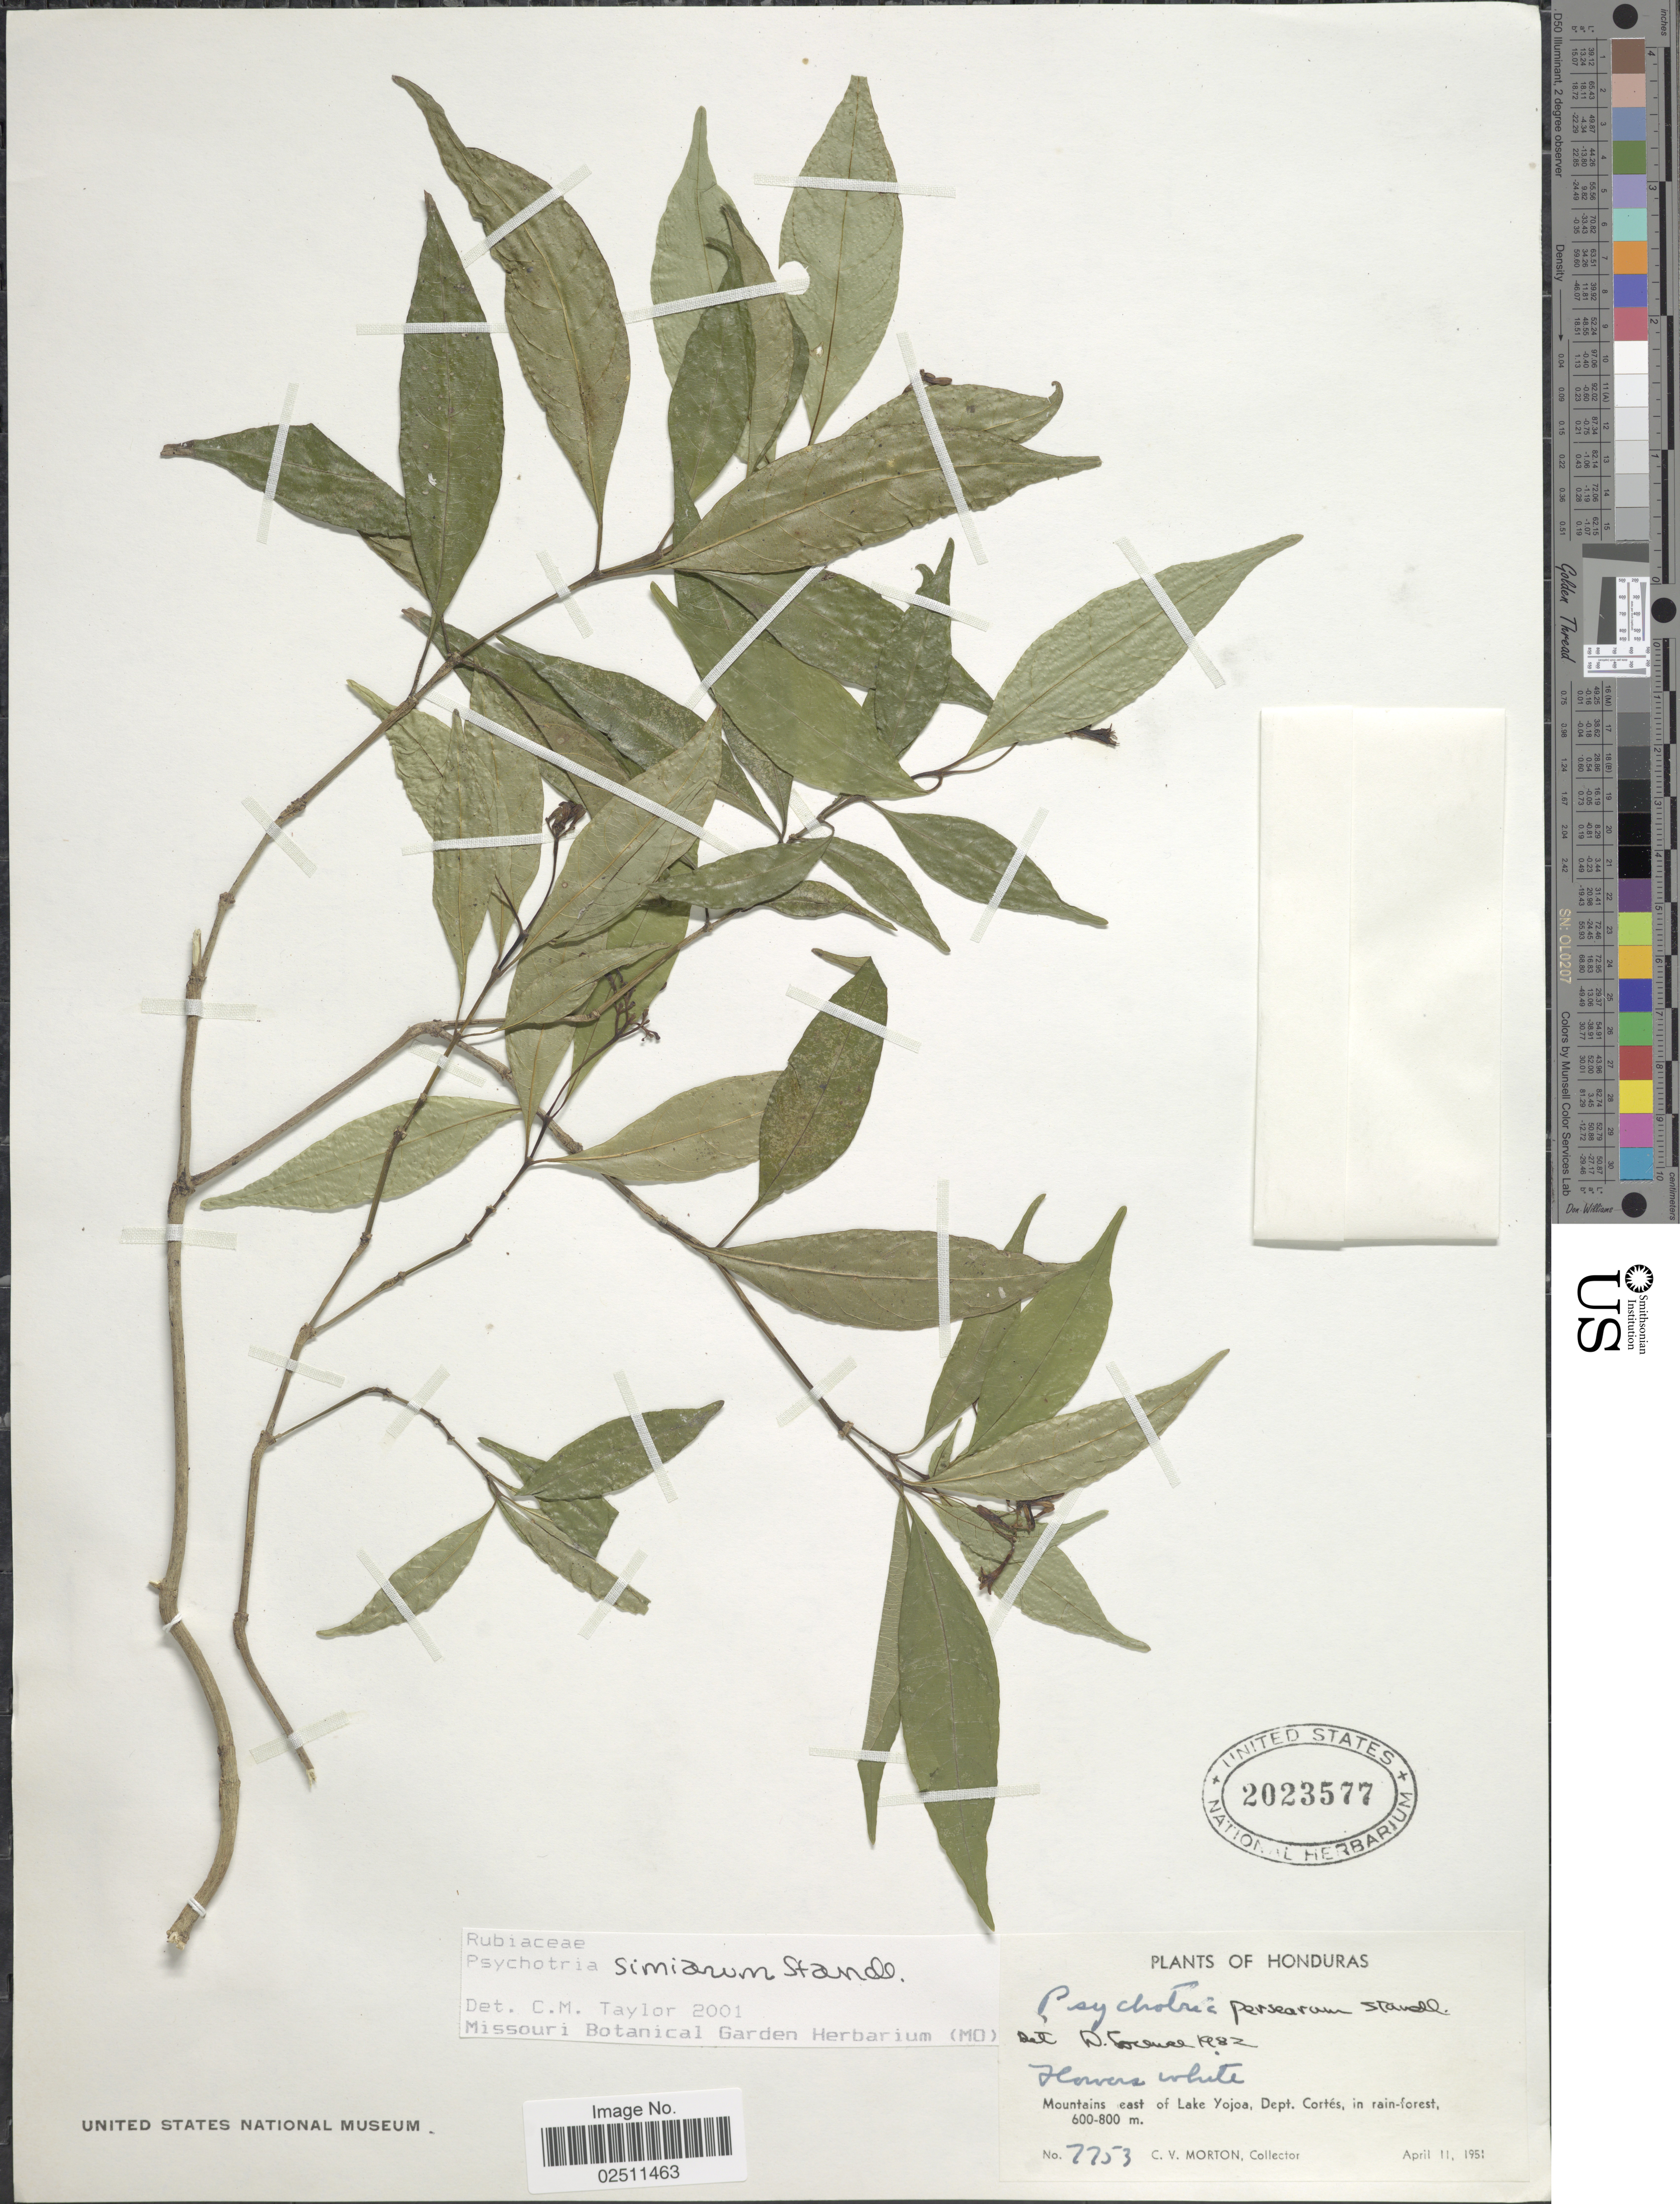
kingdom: Plantae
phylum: Tracheophyta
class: Magnoliopsida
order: Gentianales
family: Rubiaceae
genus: Psychotria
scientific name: Psychotria simiarum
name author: Standl.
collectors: C. V. Morton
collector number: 7753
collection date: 1951-04-11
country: Honduras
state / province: Cortés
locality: Mountains east of Lake Yojoa, Dept. Cortes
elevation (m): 600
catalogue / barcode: US 2023577